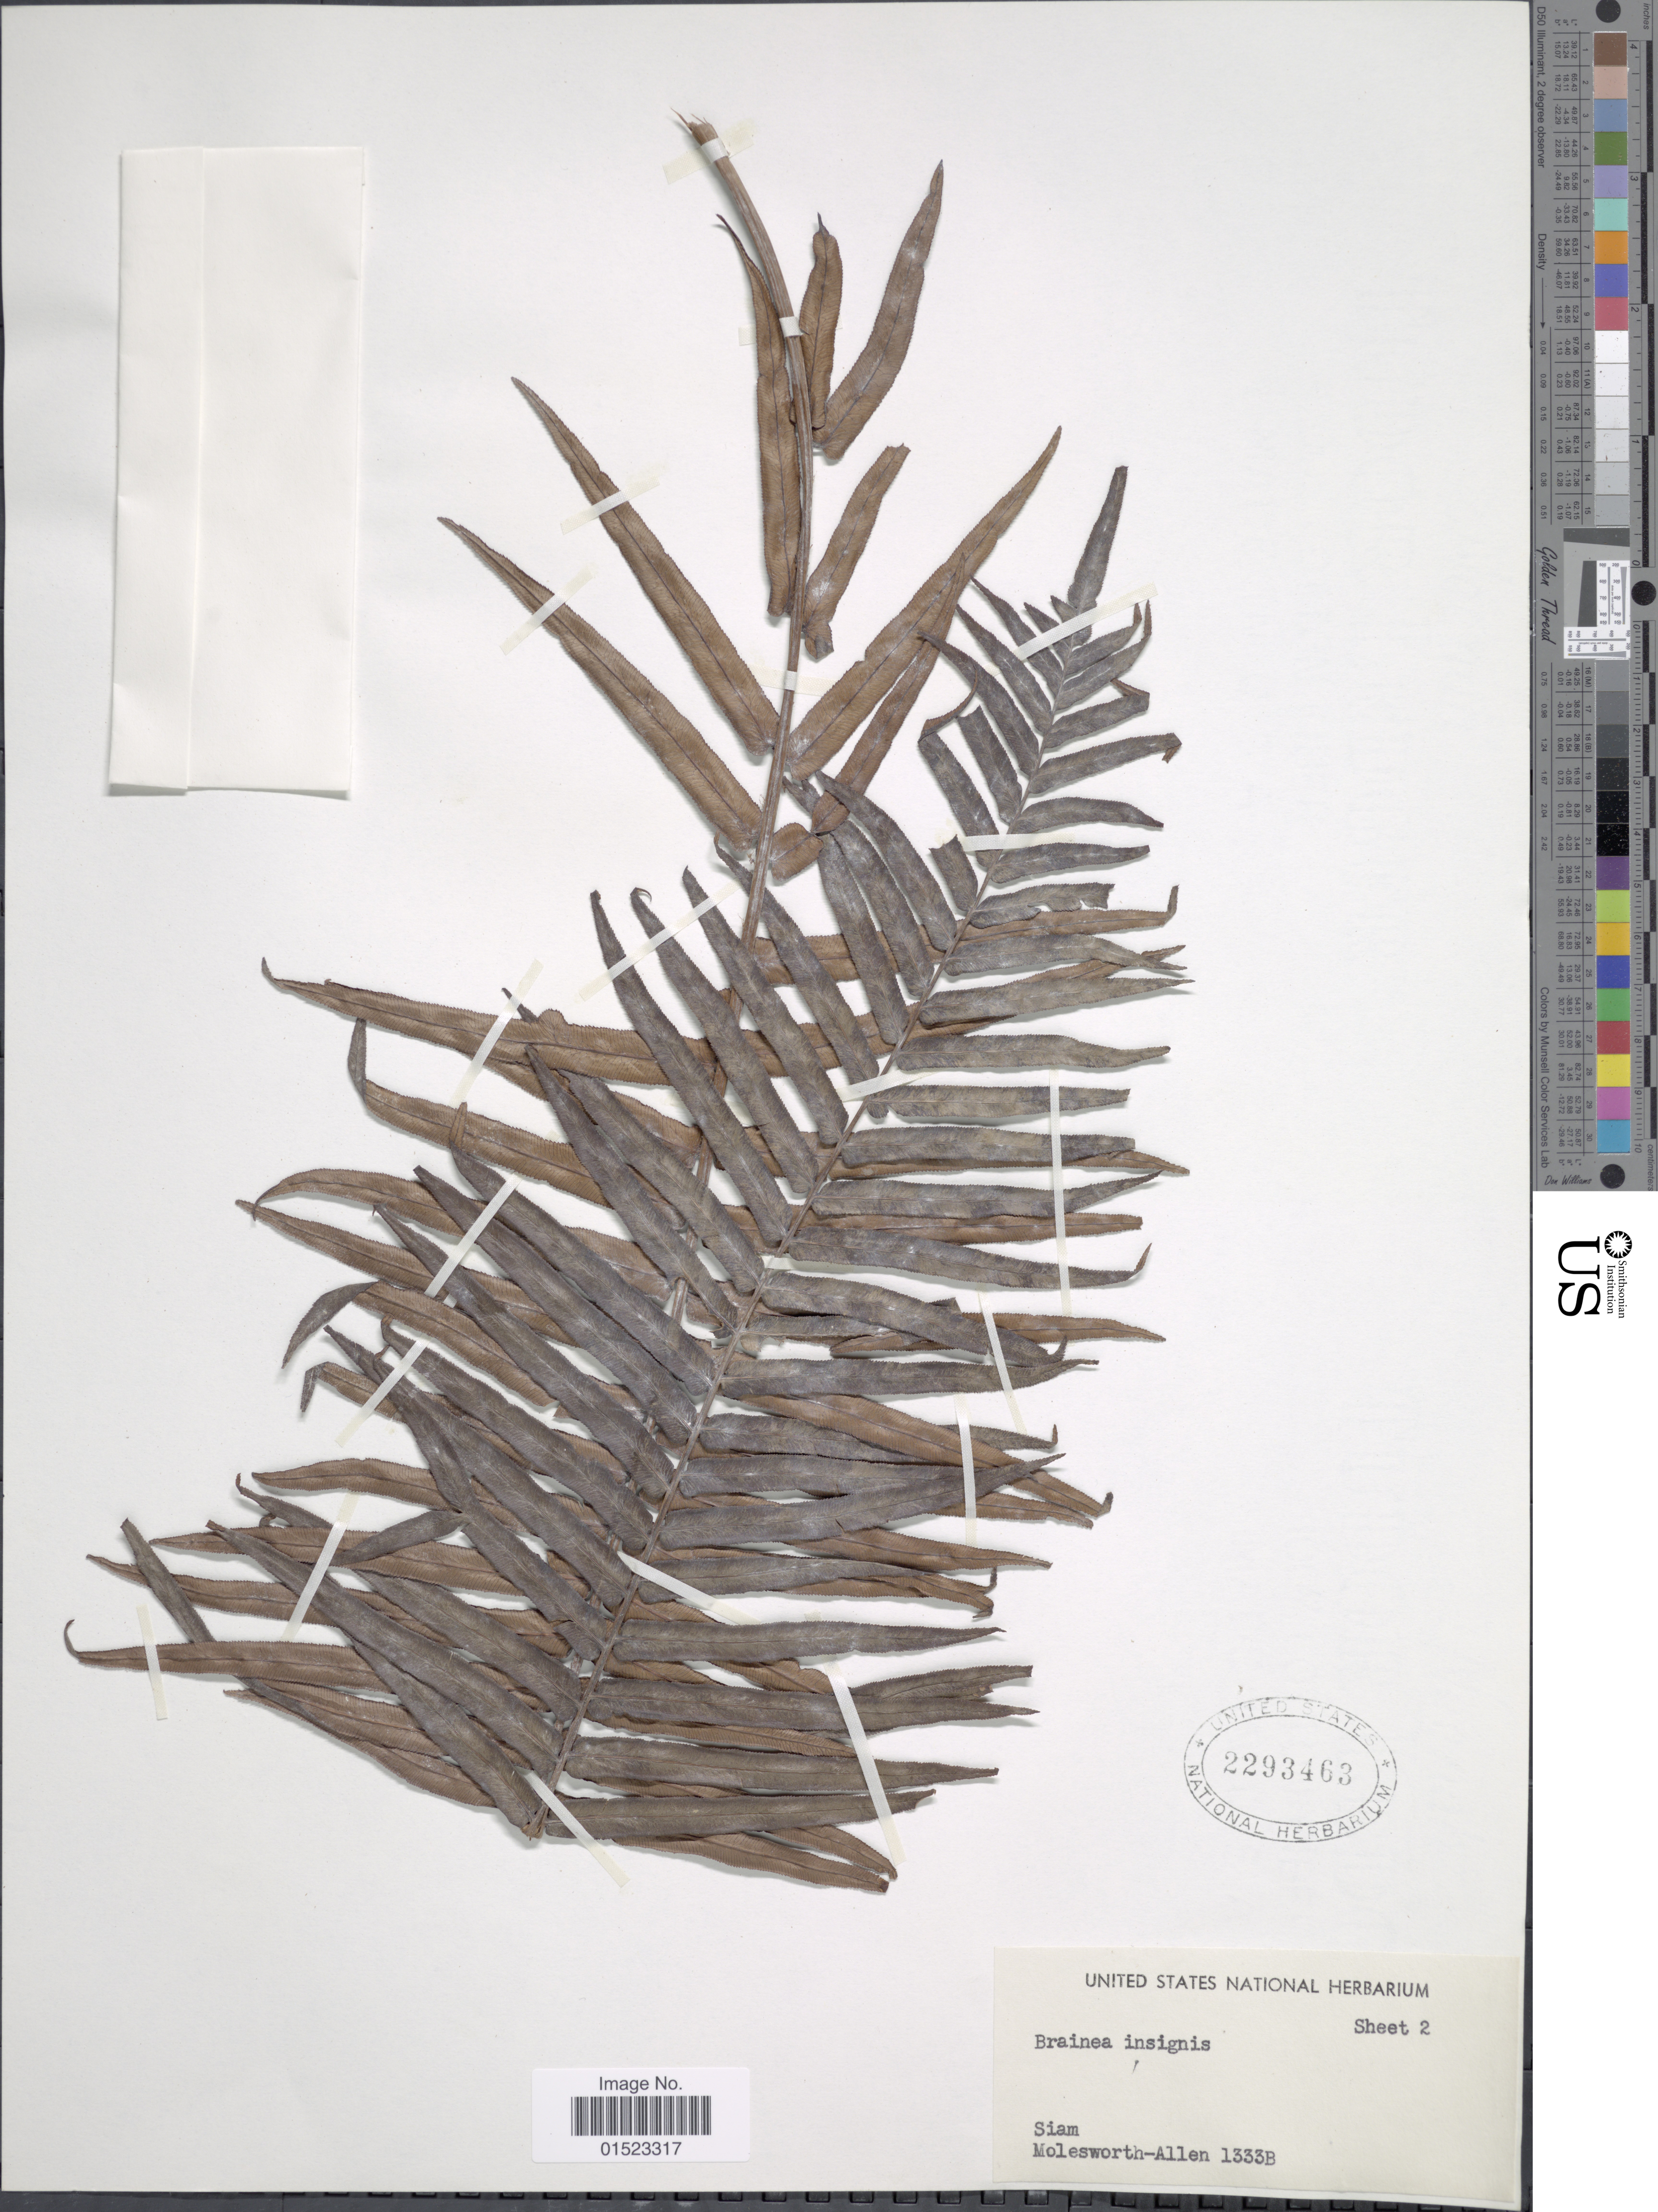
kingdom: Plantae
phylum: Tracheophyta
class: Polypodiopsida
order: Polypodiales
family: Blechnaceae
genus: Brainea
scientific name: Brainea insignis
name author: (Hook.) J. Sm.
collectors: B. E. G. Molesworth-Allen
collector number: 1333B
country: Thailand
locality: Siam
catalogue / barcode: US 2293463